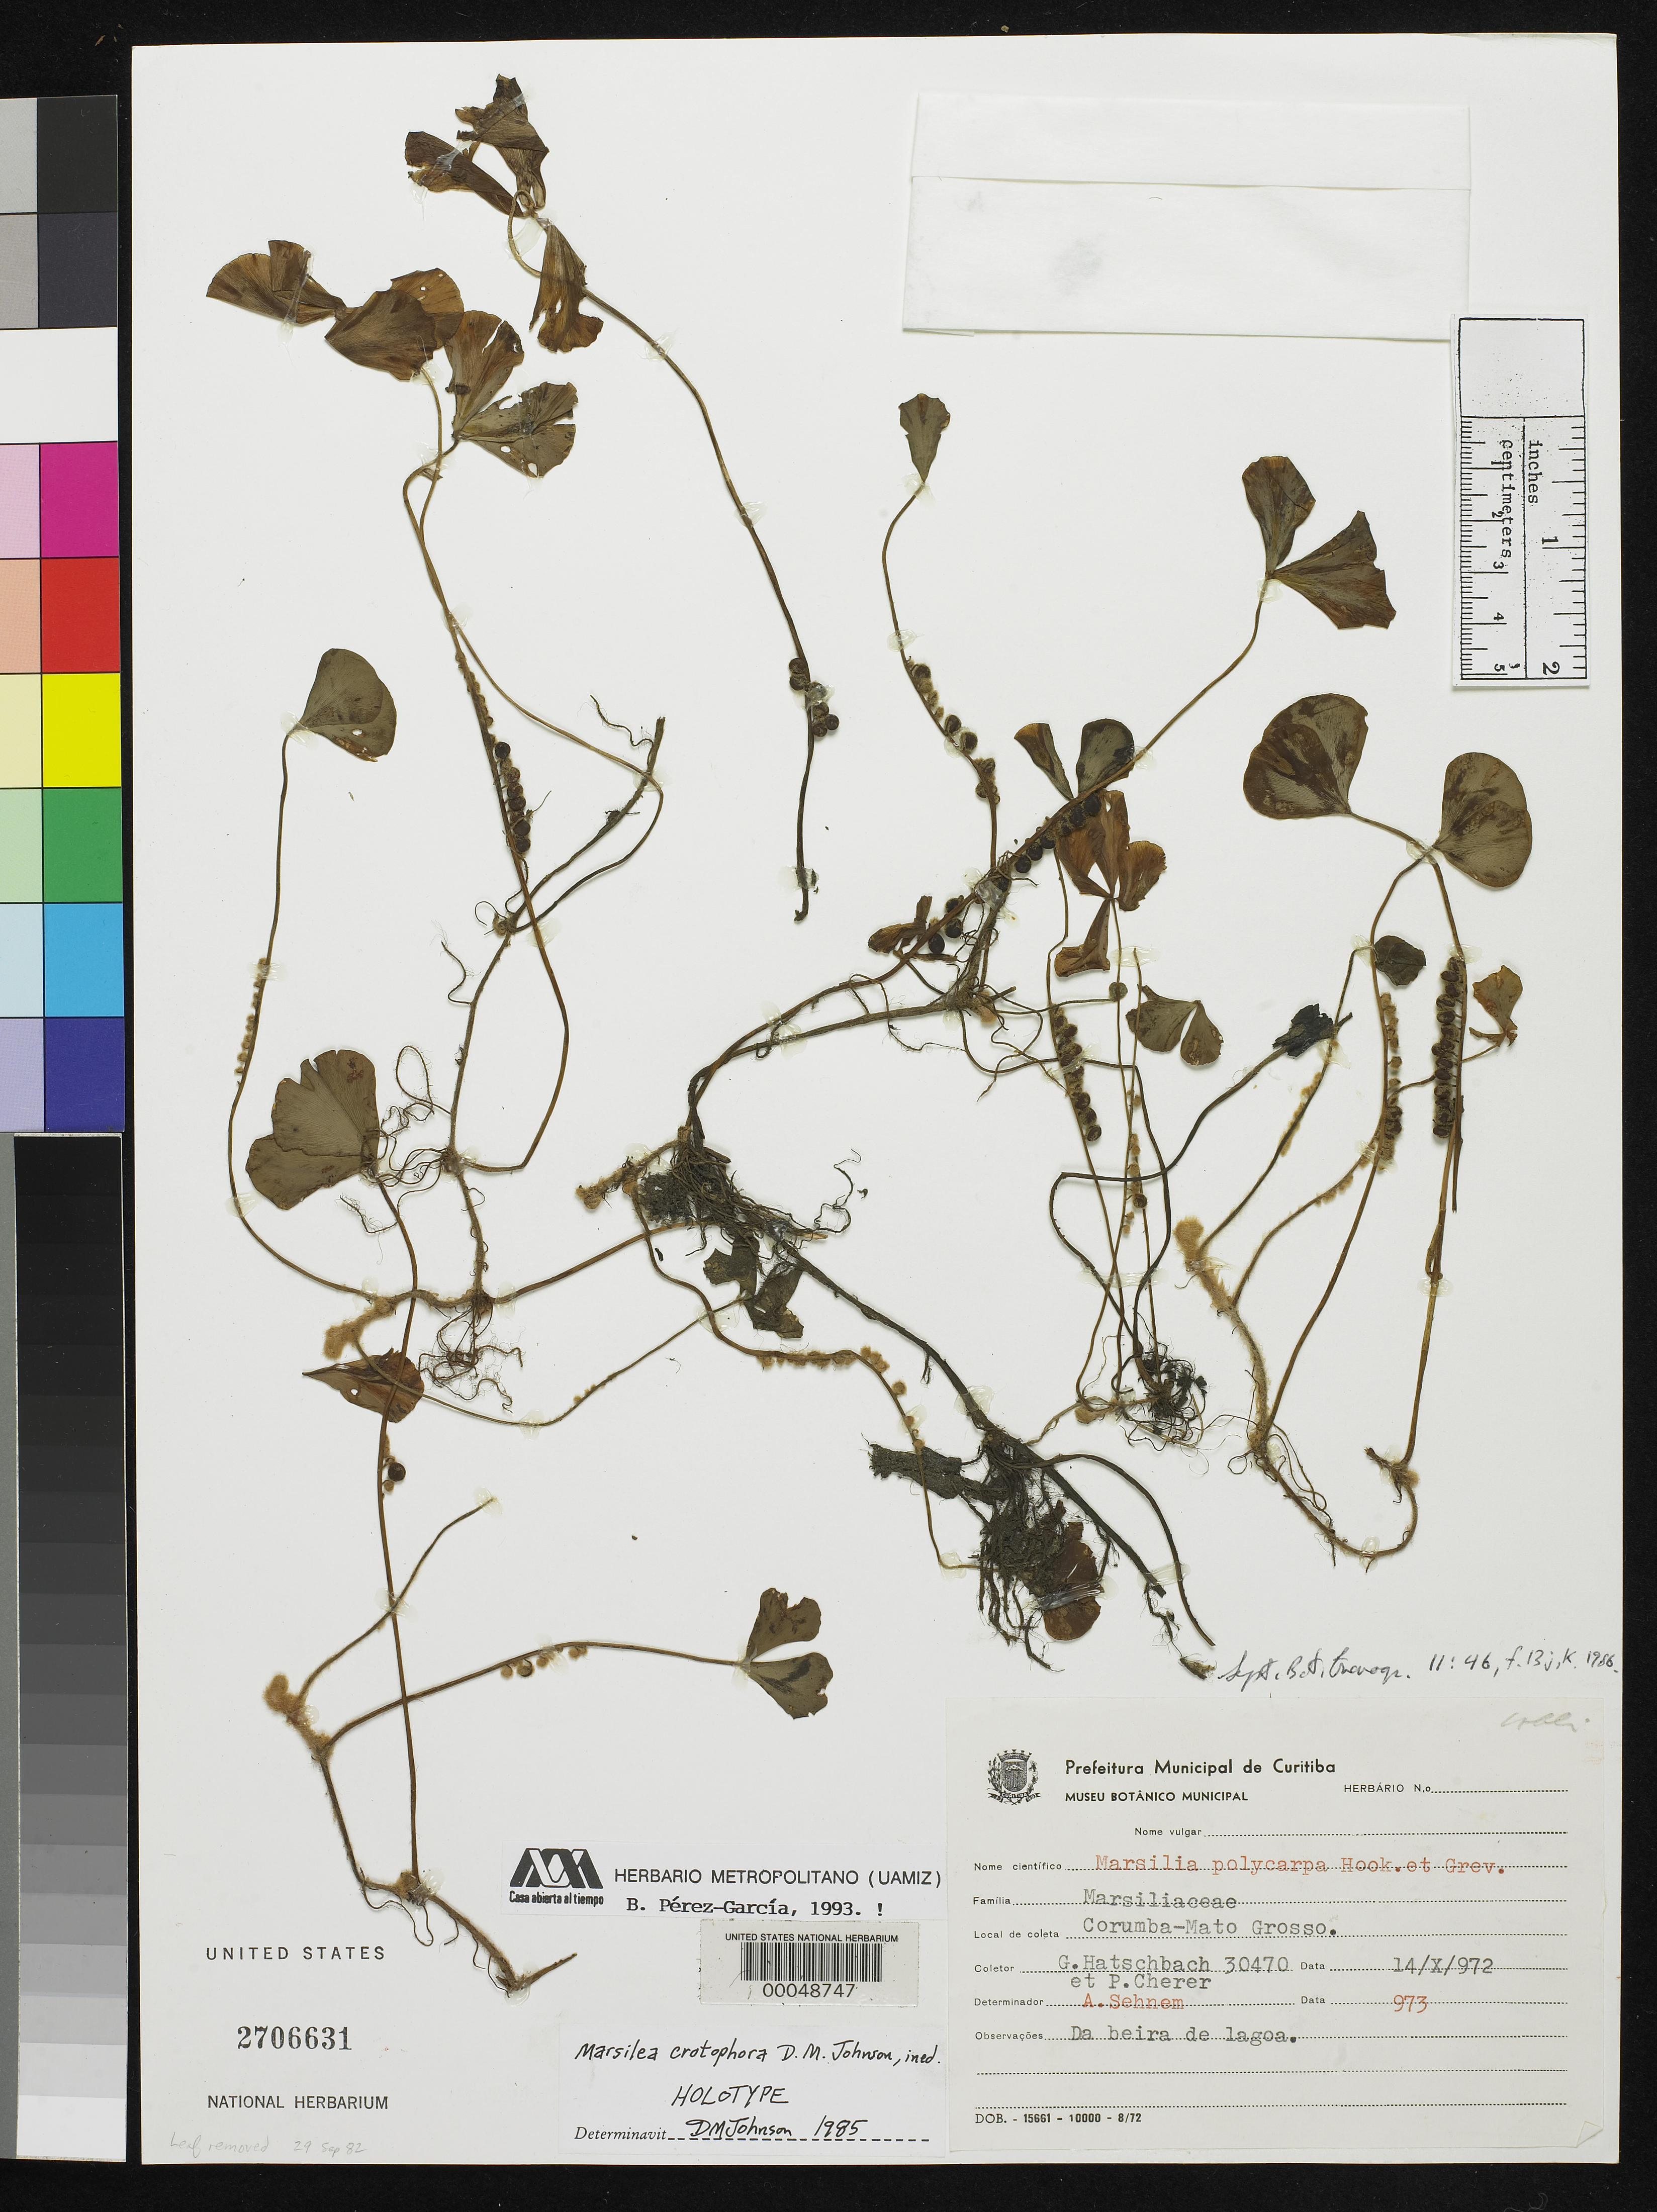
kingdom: Plantae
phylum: Tracheophyta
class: Polypodiopsida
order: Salviniales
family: Marsileaceae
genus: Marsilea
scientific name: Marsilea crotophora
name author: D.M. Johnson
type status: Holotype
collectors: G. Hatschbach & P. Cherer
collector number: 30470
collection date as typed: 14 Oct 1972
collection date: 1972-10-14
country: Brazil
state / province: Mato Grosso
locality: Corumba.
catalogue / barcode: US 2706631